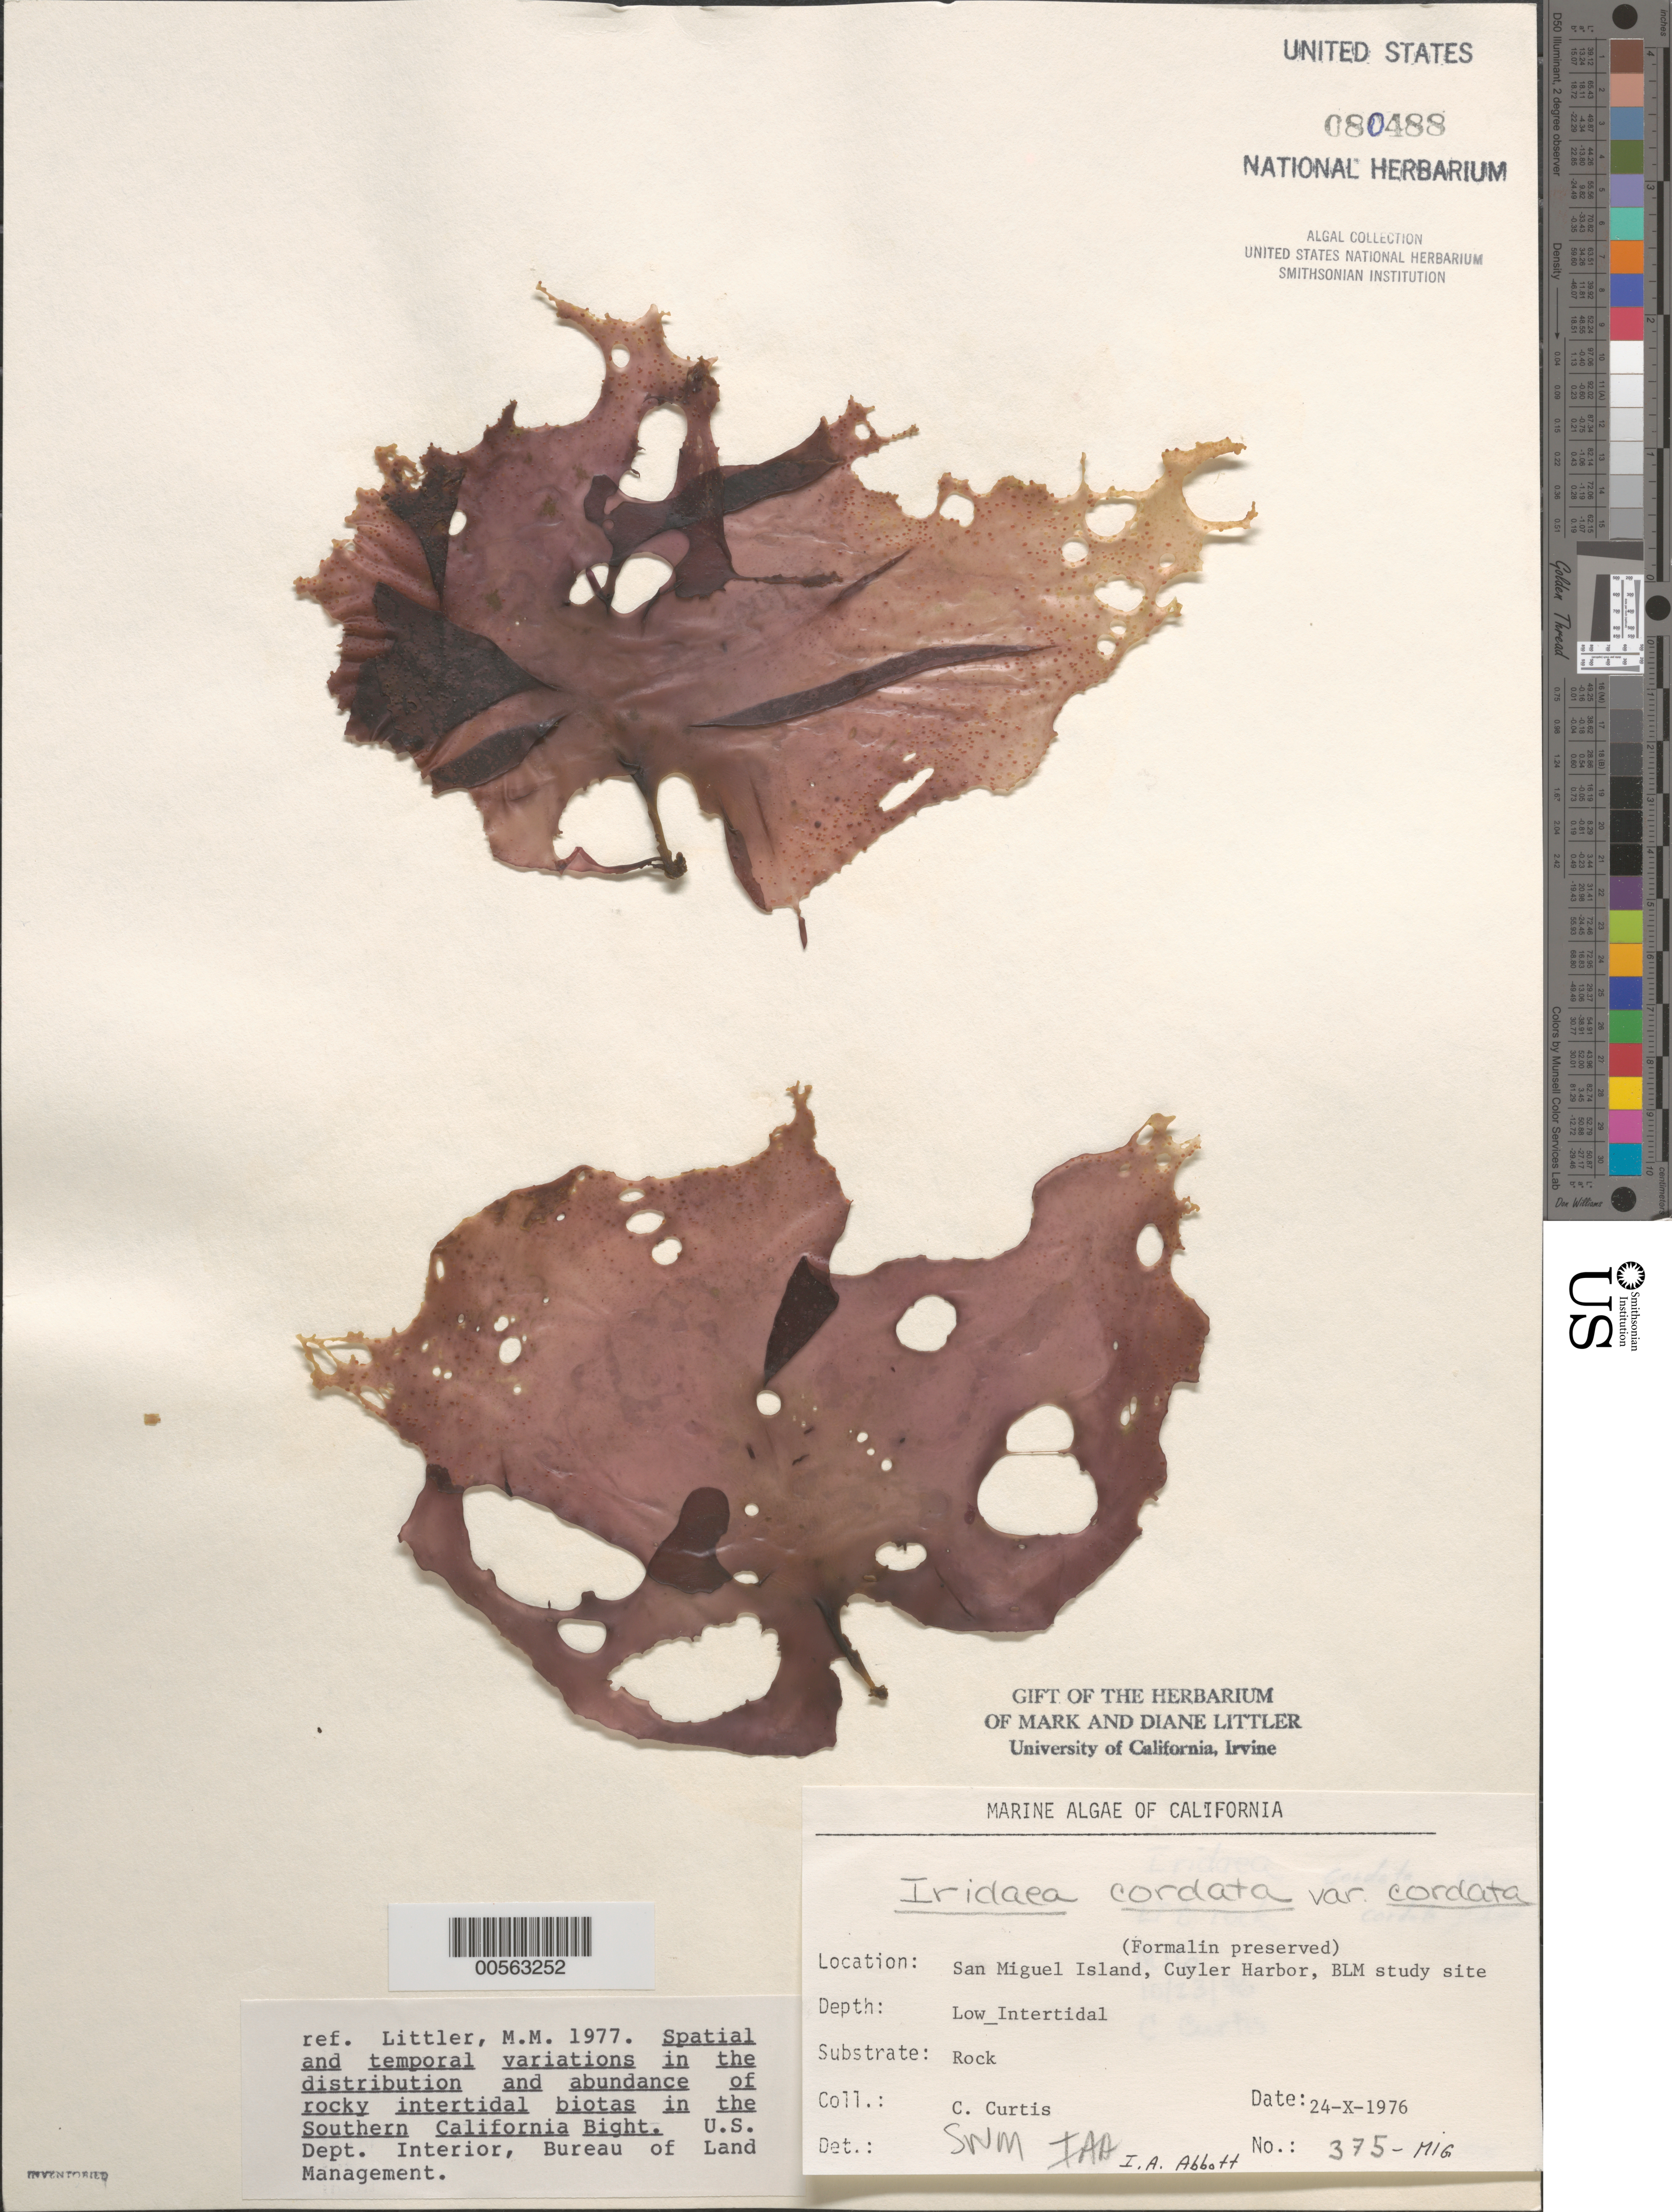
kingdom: Plantae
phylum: Rhodophyta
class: Florideophyceae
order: Gigartinales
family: Gigartinaceae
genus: Iridaea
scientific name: Iridaea cordata var. cordata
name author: (Turner) Bory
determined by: Abbott, I. A.; Murray, S. N.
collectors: C. Curtis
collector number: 375-MIG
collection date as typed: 24 Oct 1976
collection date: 1976-10-24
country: United States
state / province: California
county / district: Santa Barbara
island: San Miguel Island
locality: Cuyler Harbor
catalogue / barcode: US 80488